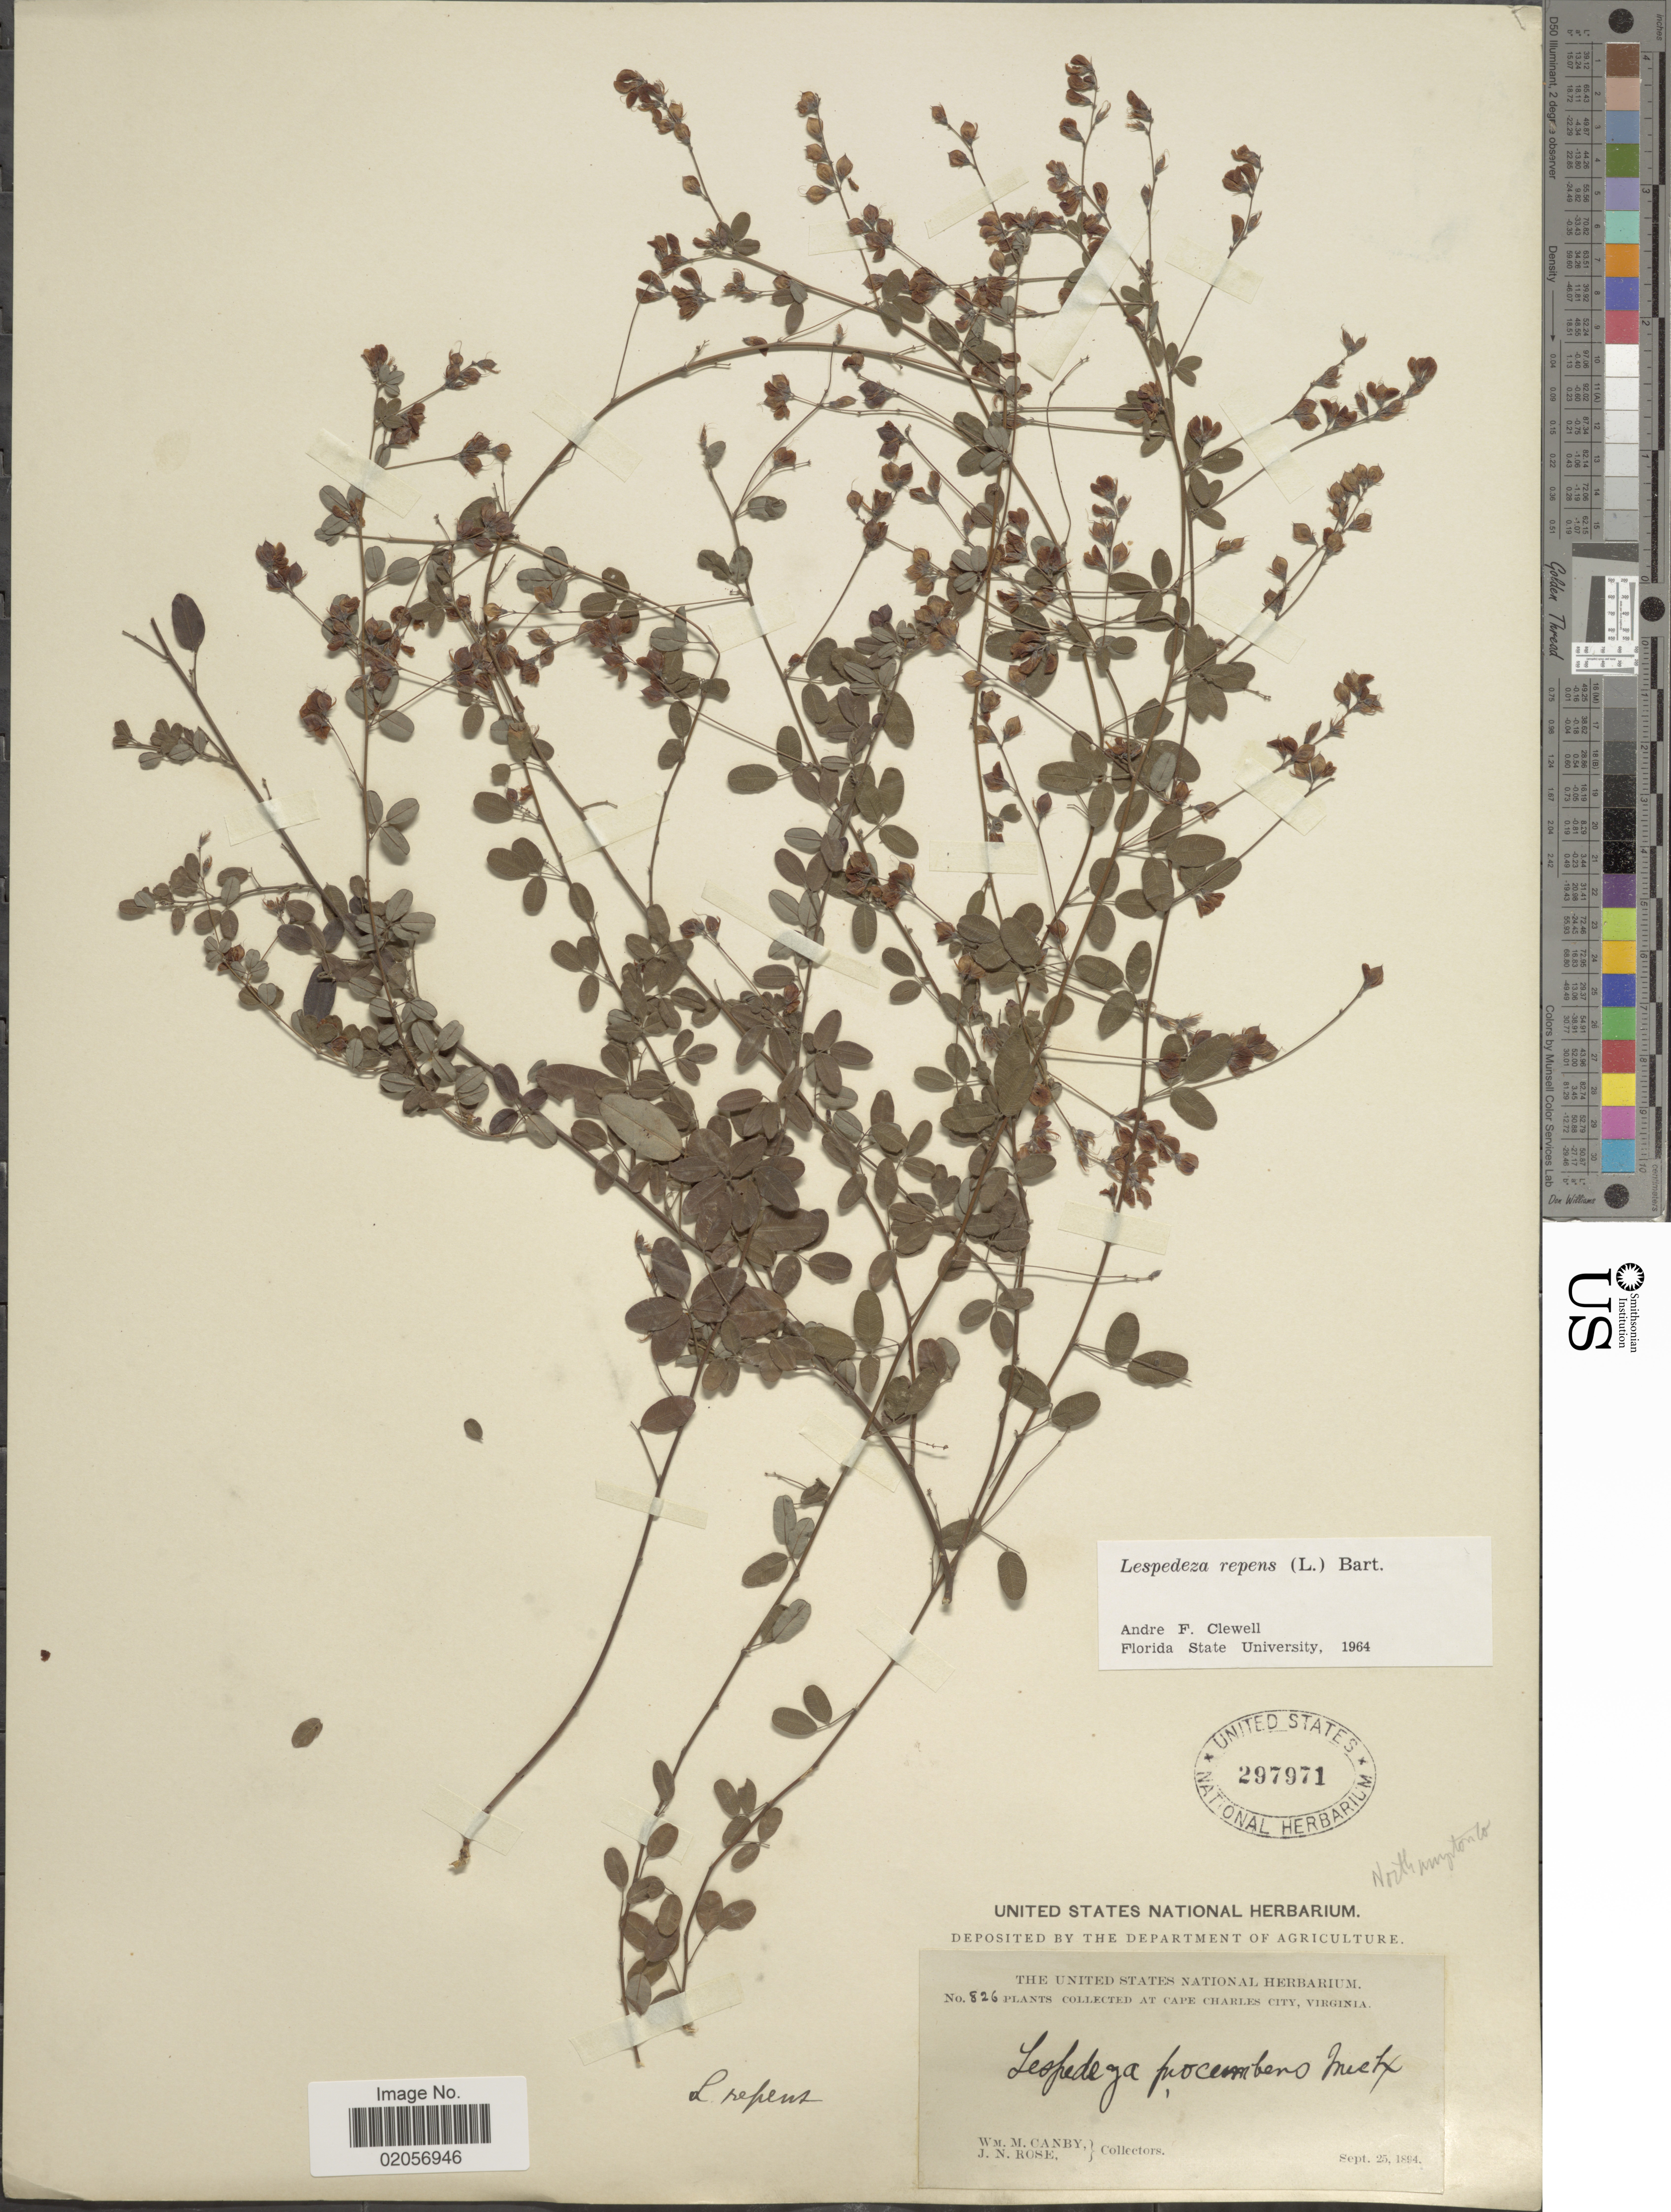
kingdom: Plantae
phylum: Tracheophyta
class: Magnoliopsida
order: Fabales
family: Fabaceae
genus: Lespedeza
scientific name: Lespedeza repens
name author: (L.) W.P.C. Barton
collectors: W. M. Canby & J. N. Rose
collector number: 826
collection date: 1894-09-25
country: United States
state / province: Virginia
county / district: Accomack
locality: Cape Charles City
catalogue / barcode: US 297971